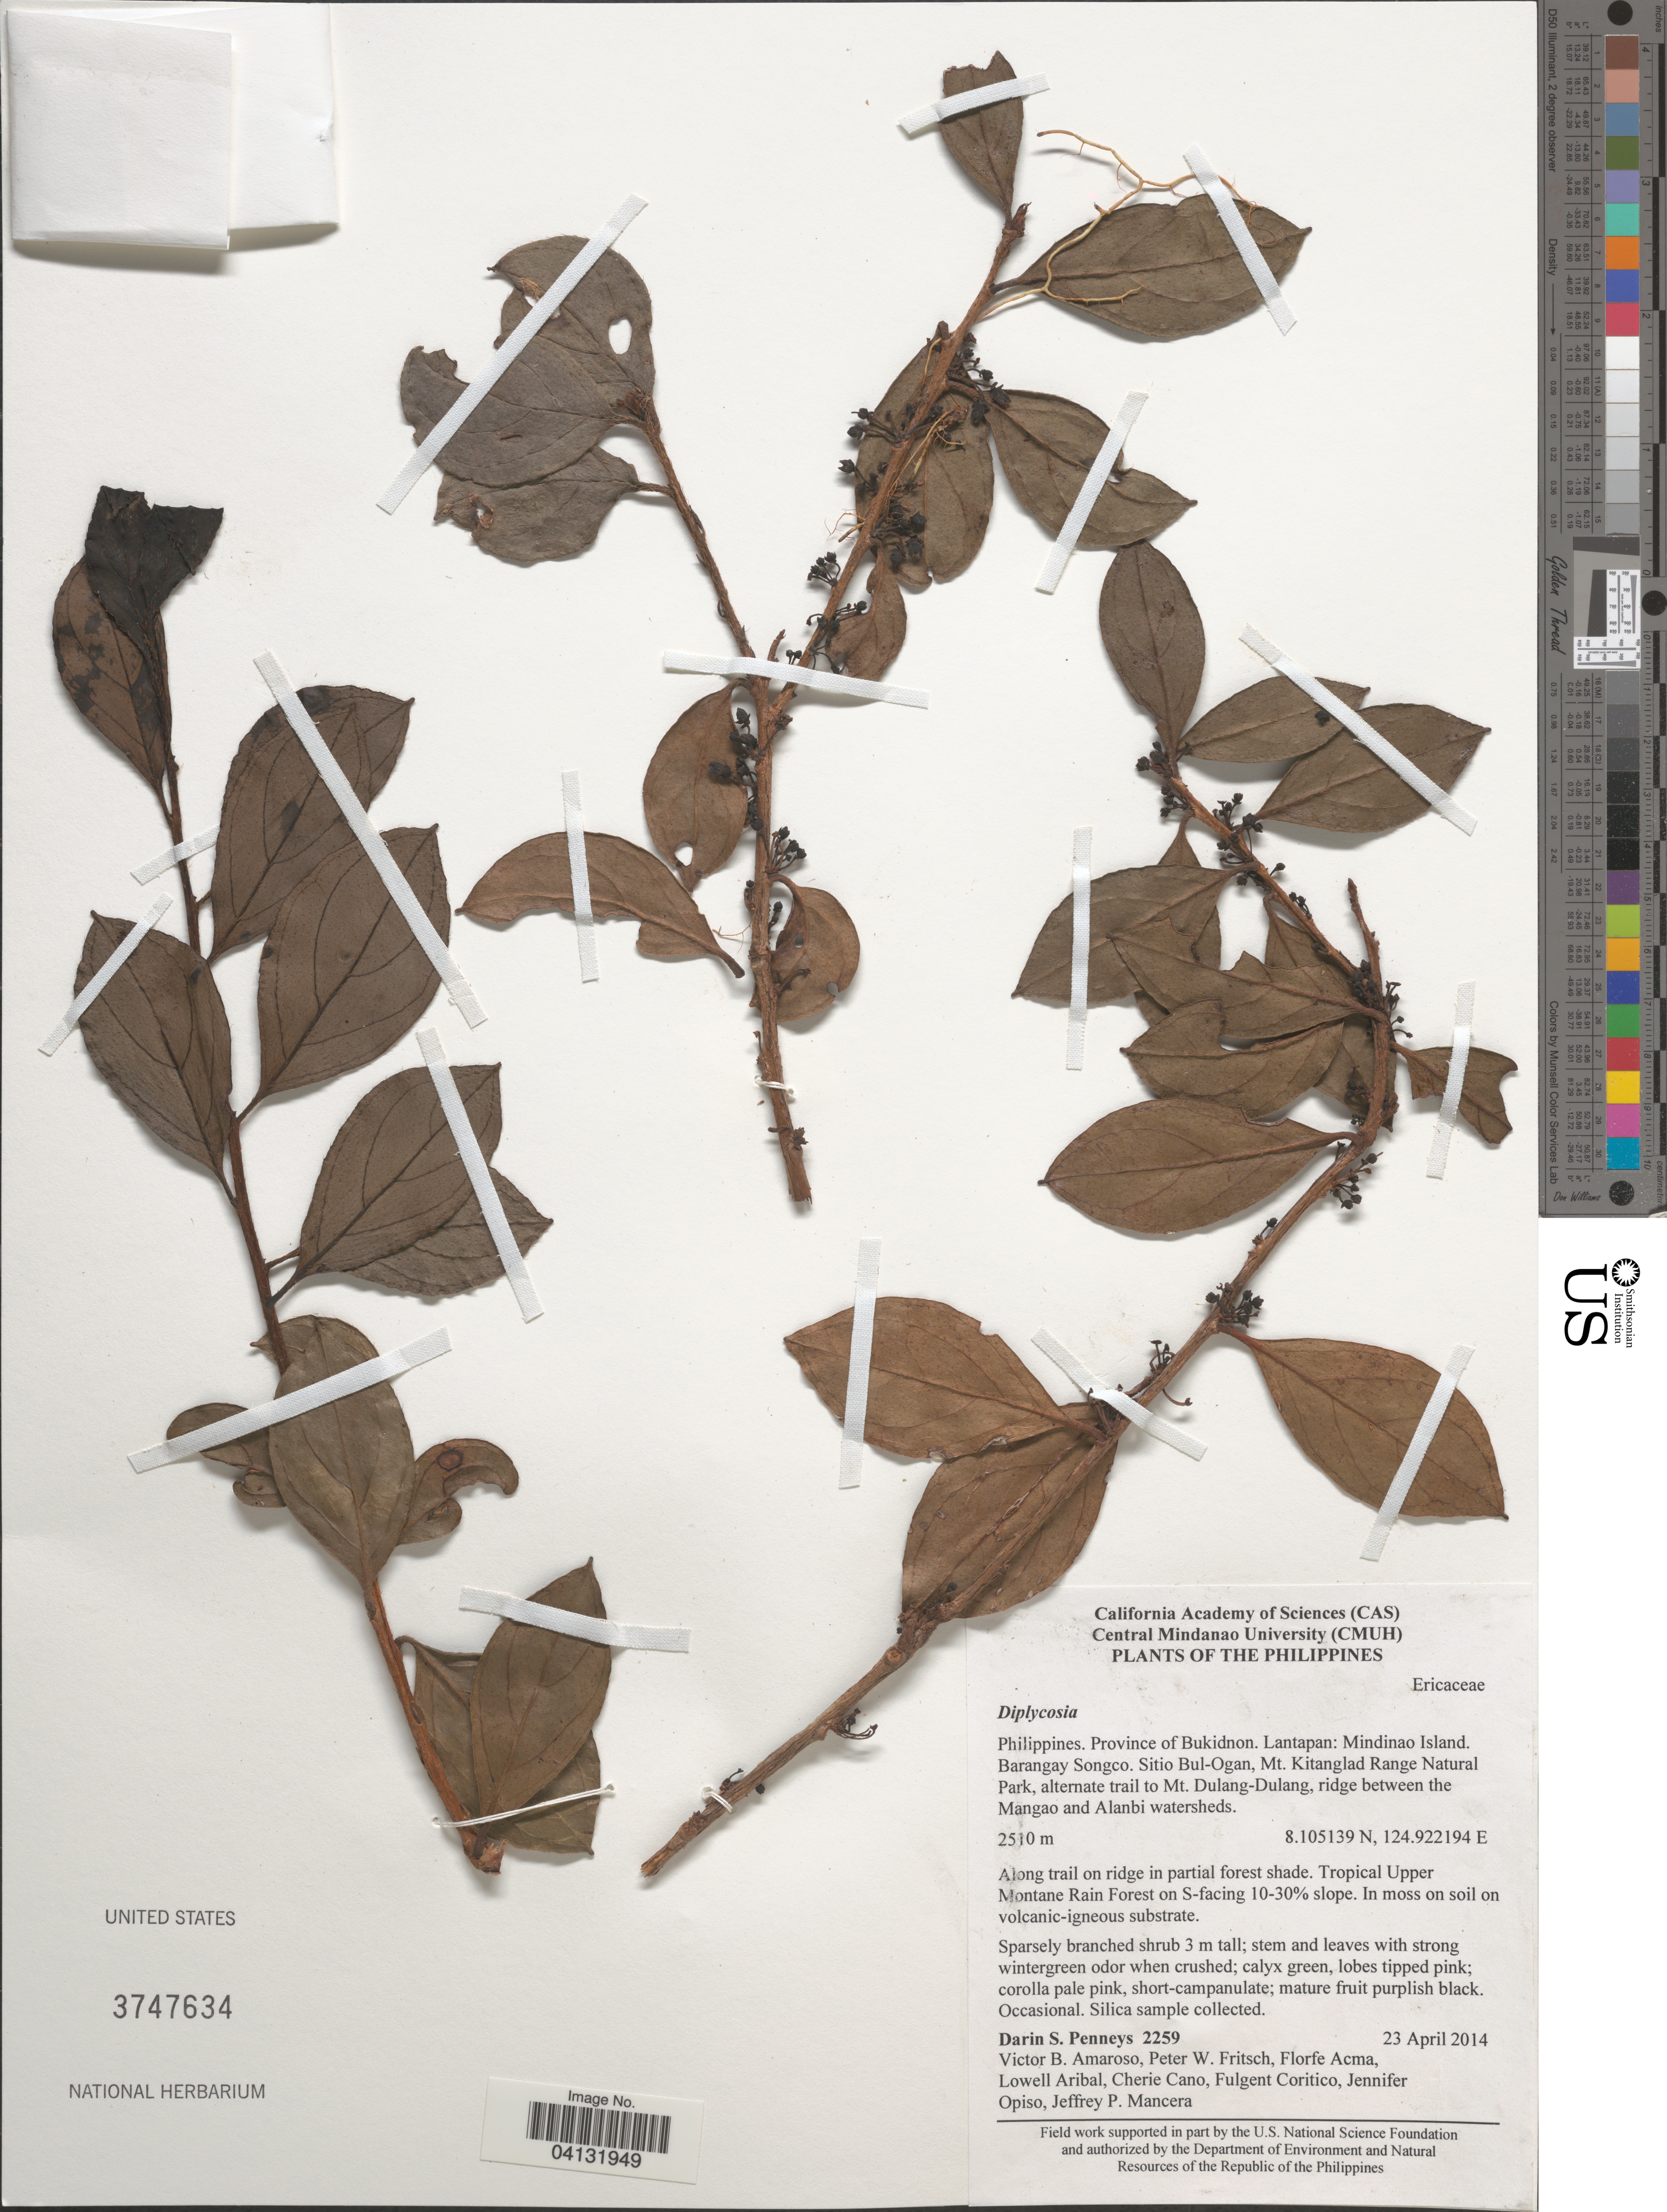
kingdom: Plantae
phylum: Tracheophyta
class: Magnoliopsida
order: Ericales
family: Ericaceae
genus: Diplycosia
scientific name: Diplycosia sp.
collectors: D. S. Penneys, V. Amoroso, P. W. Fritsch, F. Acma & et al.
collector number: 2259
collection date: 2014-04-23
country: Philippines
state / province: Northern Mindanao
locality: Province of Bukidnon. Lantapan: Mindinao Island. Barangay Songco. Sitio Bul-Ogan, Mt. Kitanglad Range Natural Park, trail to Mt. Dulang-Dulang, ridge between the Mangao and Alanbi watersheds. Tropical Upper Montane Rain Forest on S-facing 10-30% slope.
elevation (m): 2510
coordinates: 8.105139 N, 124.922194 E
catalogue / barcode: US 3747634